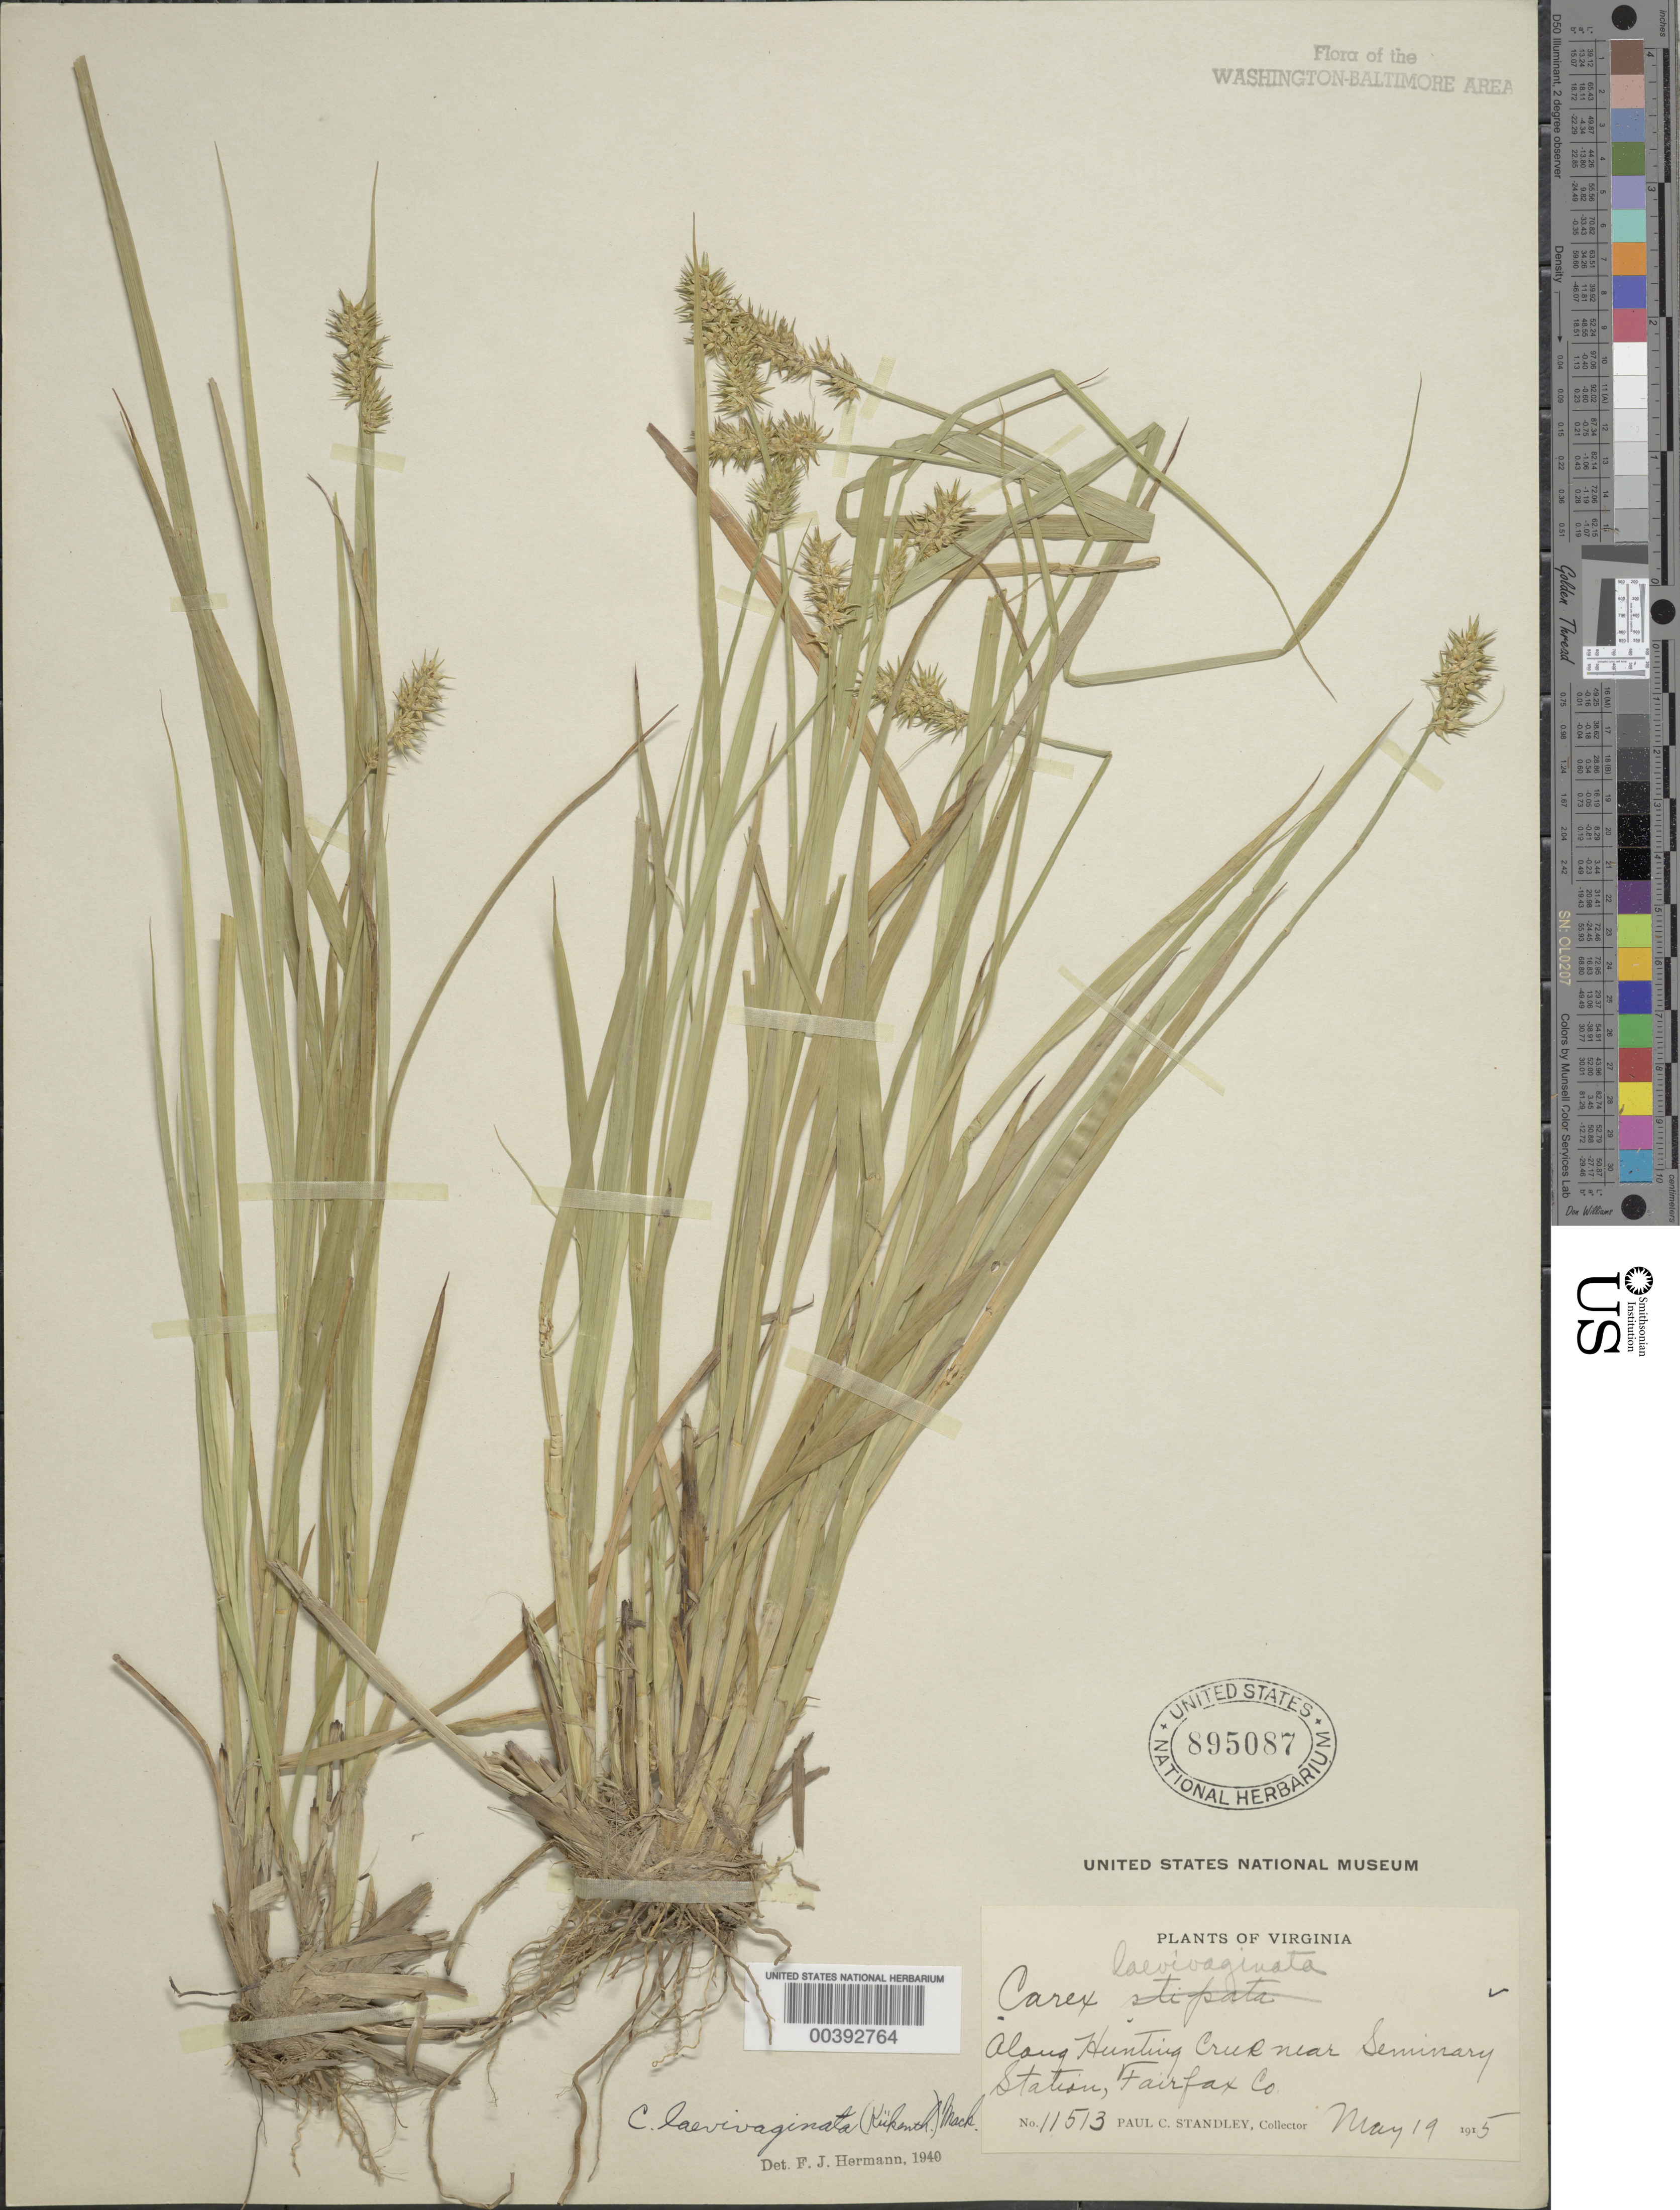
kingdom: Plantae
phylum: Tracheophyta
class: Liliopsida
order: Poales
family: Cyperaceae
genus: Carex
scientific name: Carex laevivaginata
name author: (Kük.) Mack.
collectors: P. C. Standley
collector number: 11513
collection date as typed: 19 May 1915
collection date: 1915-05-19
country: United States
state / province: Virginia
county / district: Fairfax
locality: Hunting Creek, near Seminary Station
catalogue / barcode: US 895087